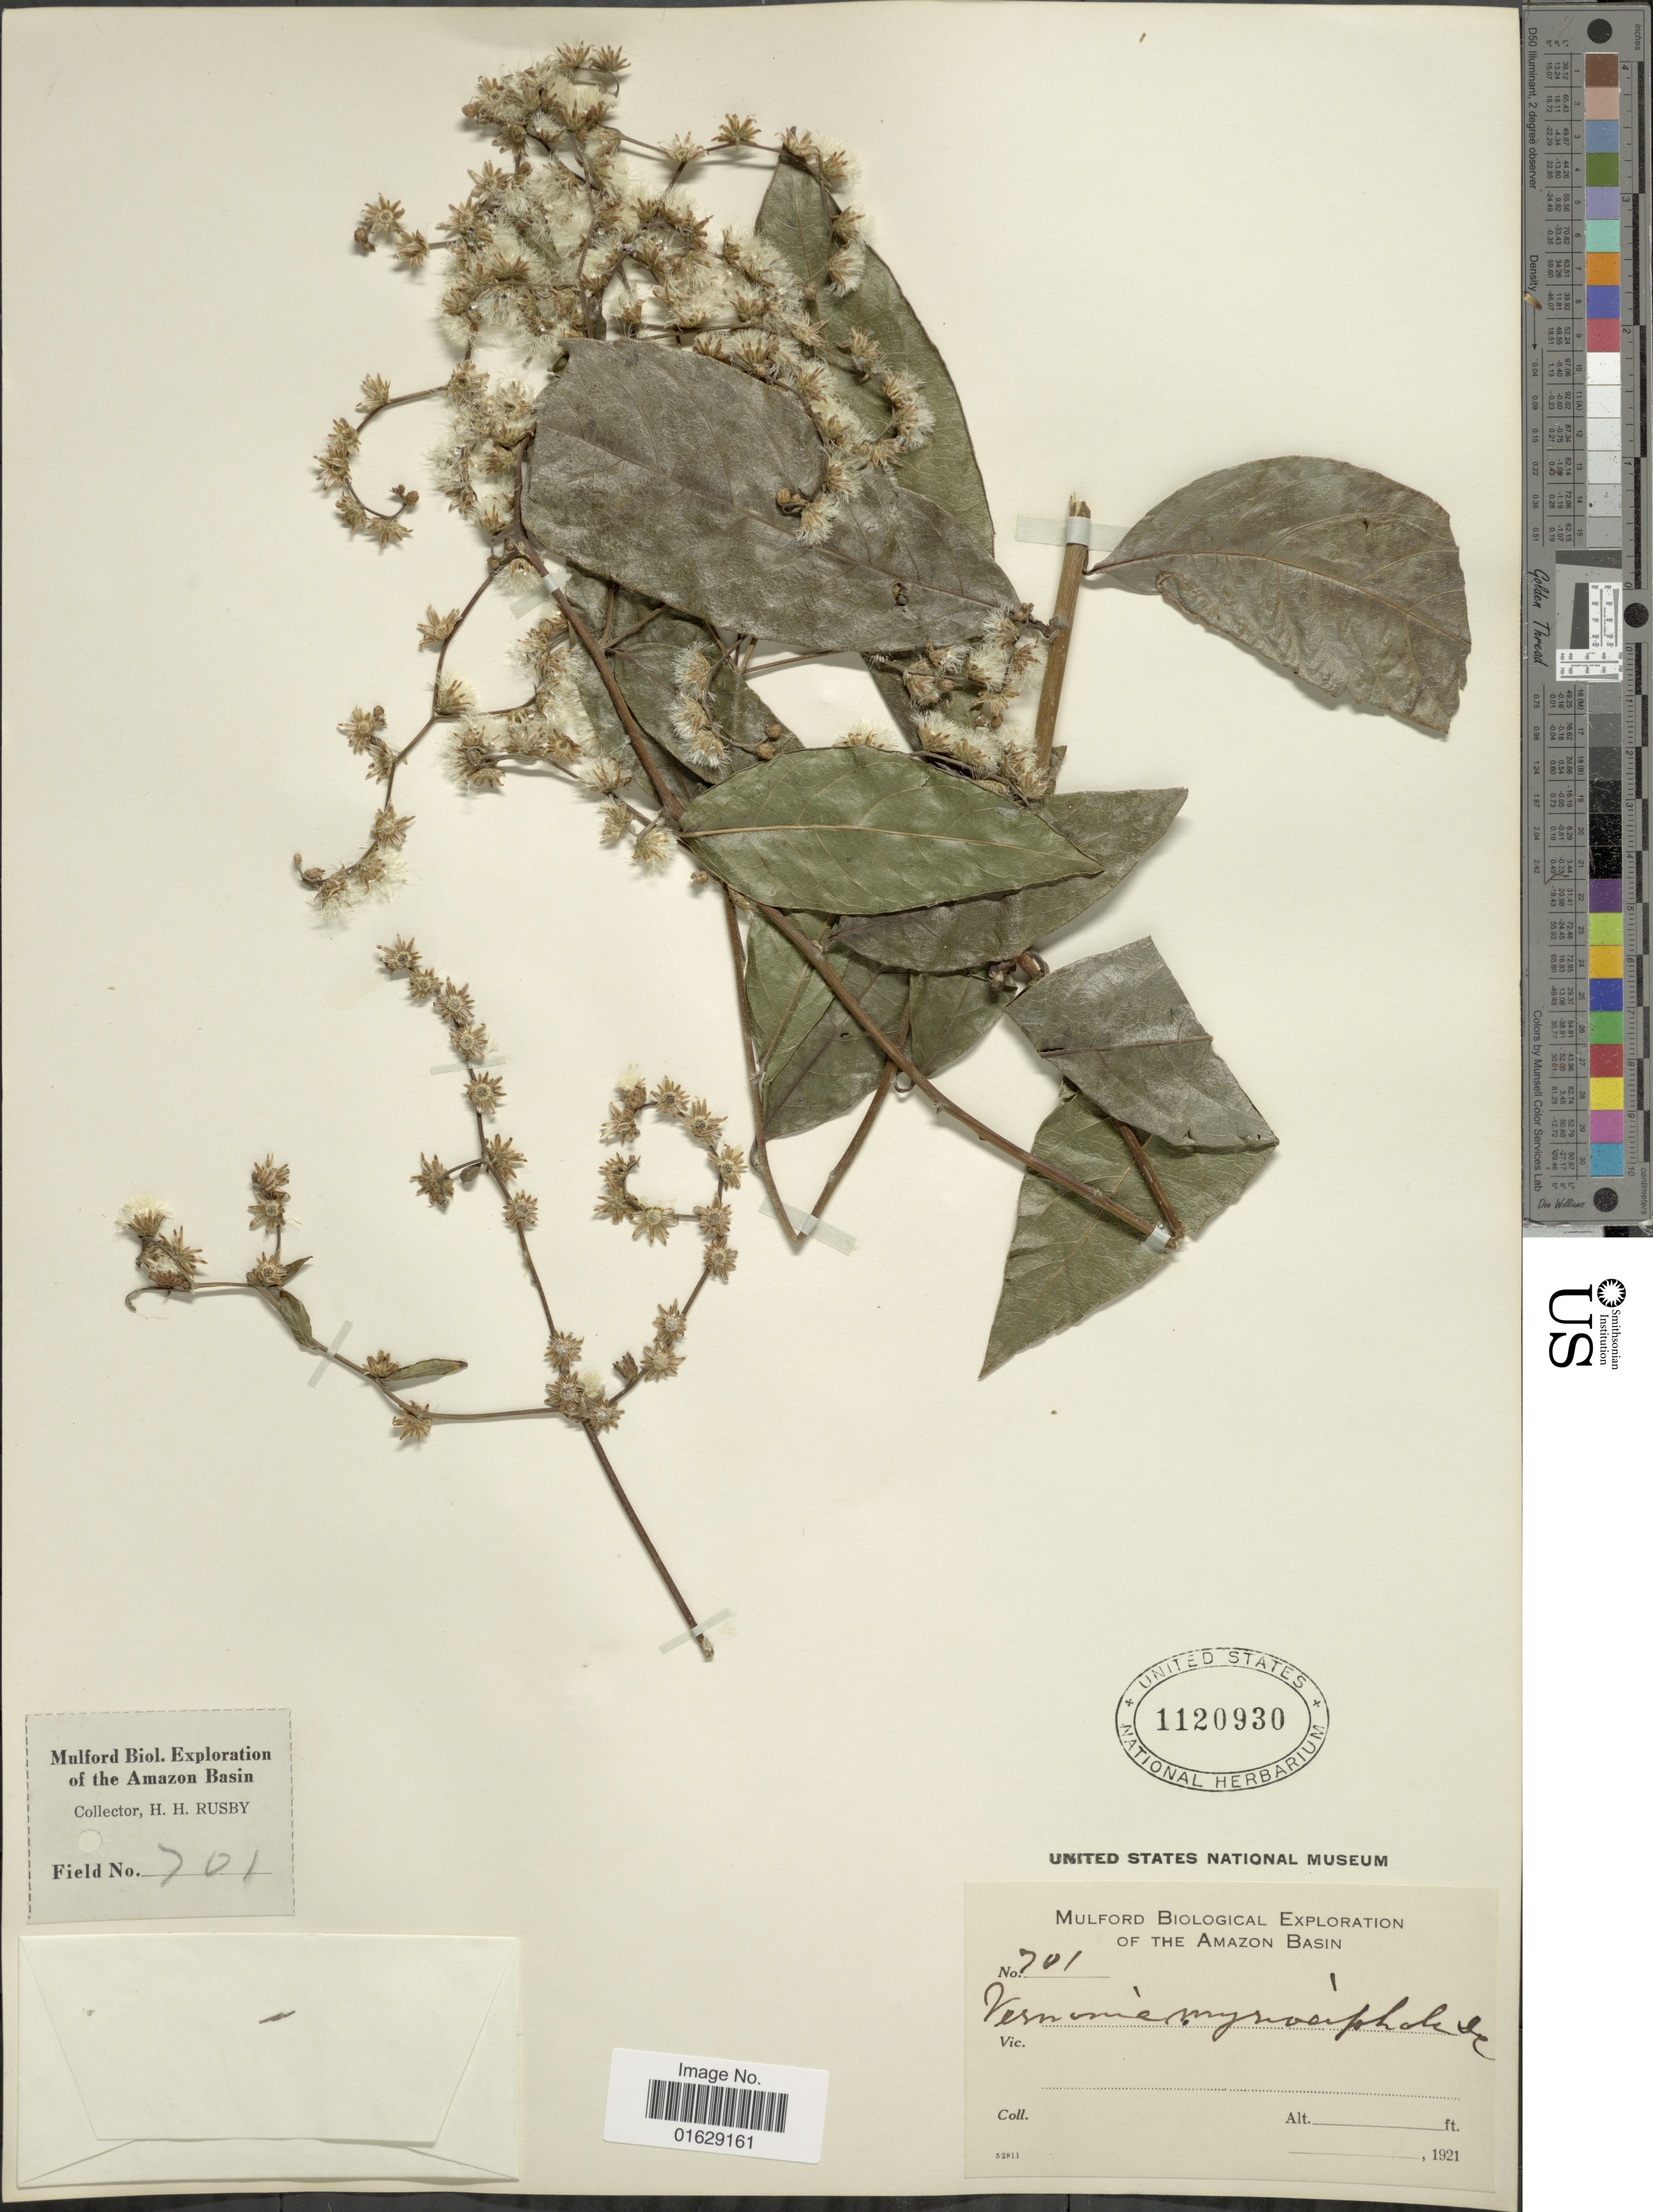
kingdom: Plantae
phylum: Tracheophyta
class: Magnoliopsida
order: Asterales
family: Asteraceae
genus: Lepidaploa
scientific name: Lepidaploa myriocephala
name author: (DC.) H. Rob.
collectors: H. H. Rusby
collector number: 701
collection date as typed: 1921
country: Bolivia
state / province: La Paz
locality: Amazon Basin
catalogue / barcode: US 1120930